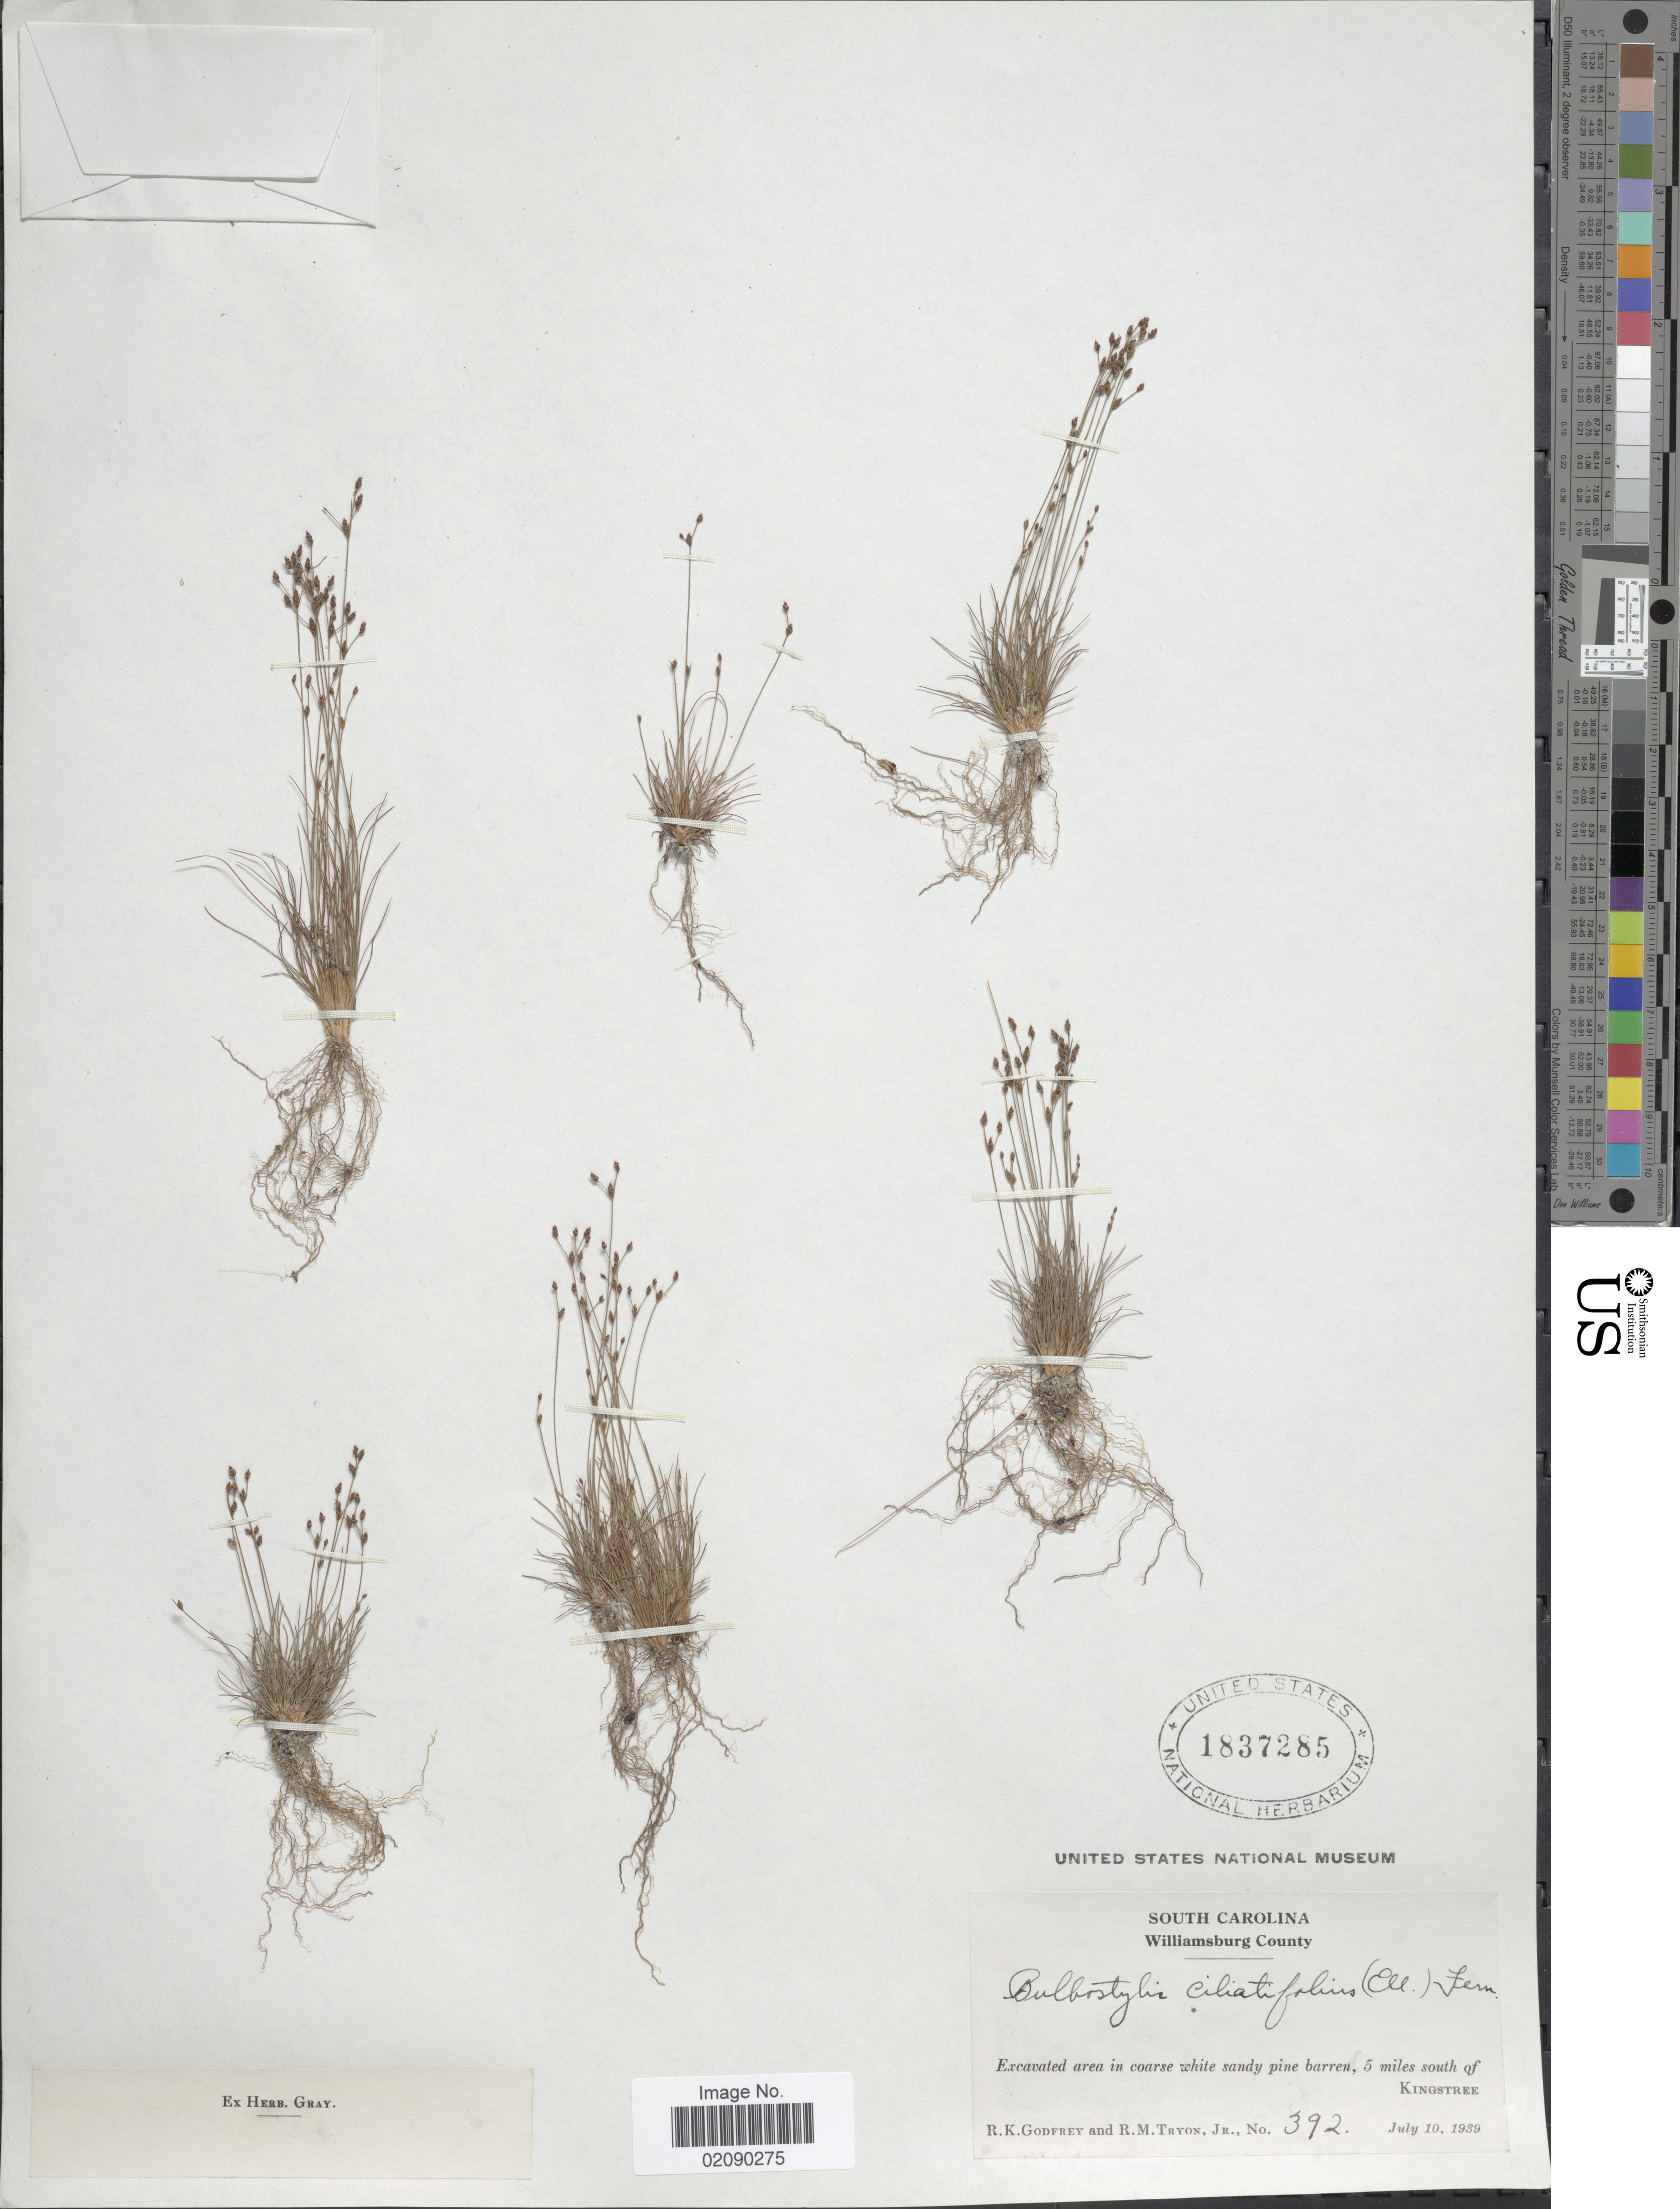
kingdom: Plantae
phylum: Tracheophyta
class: Liliopsida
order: Poales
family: Cyperaceae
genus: Bulbostylis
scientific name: Bulbostylis ciliatifolia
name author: (Elliott) Fernald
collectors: R. K. Godfrey & R. M. Tryon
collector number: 392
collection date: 1939-07-10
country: United States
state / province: South Carolina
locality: Williamsburg County. 5 miles south of Kingstree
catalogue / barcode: US 1837285